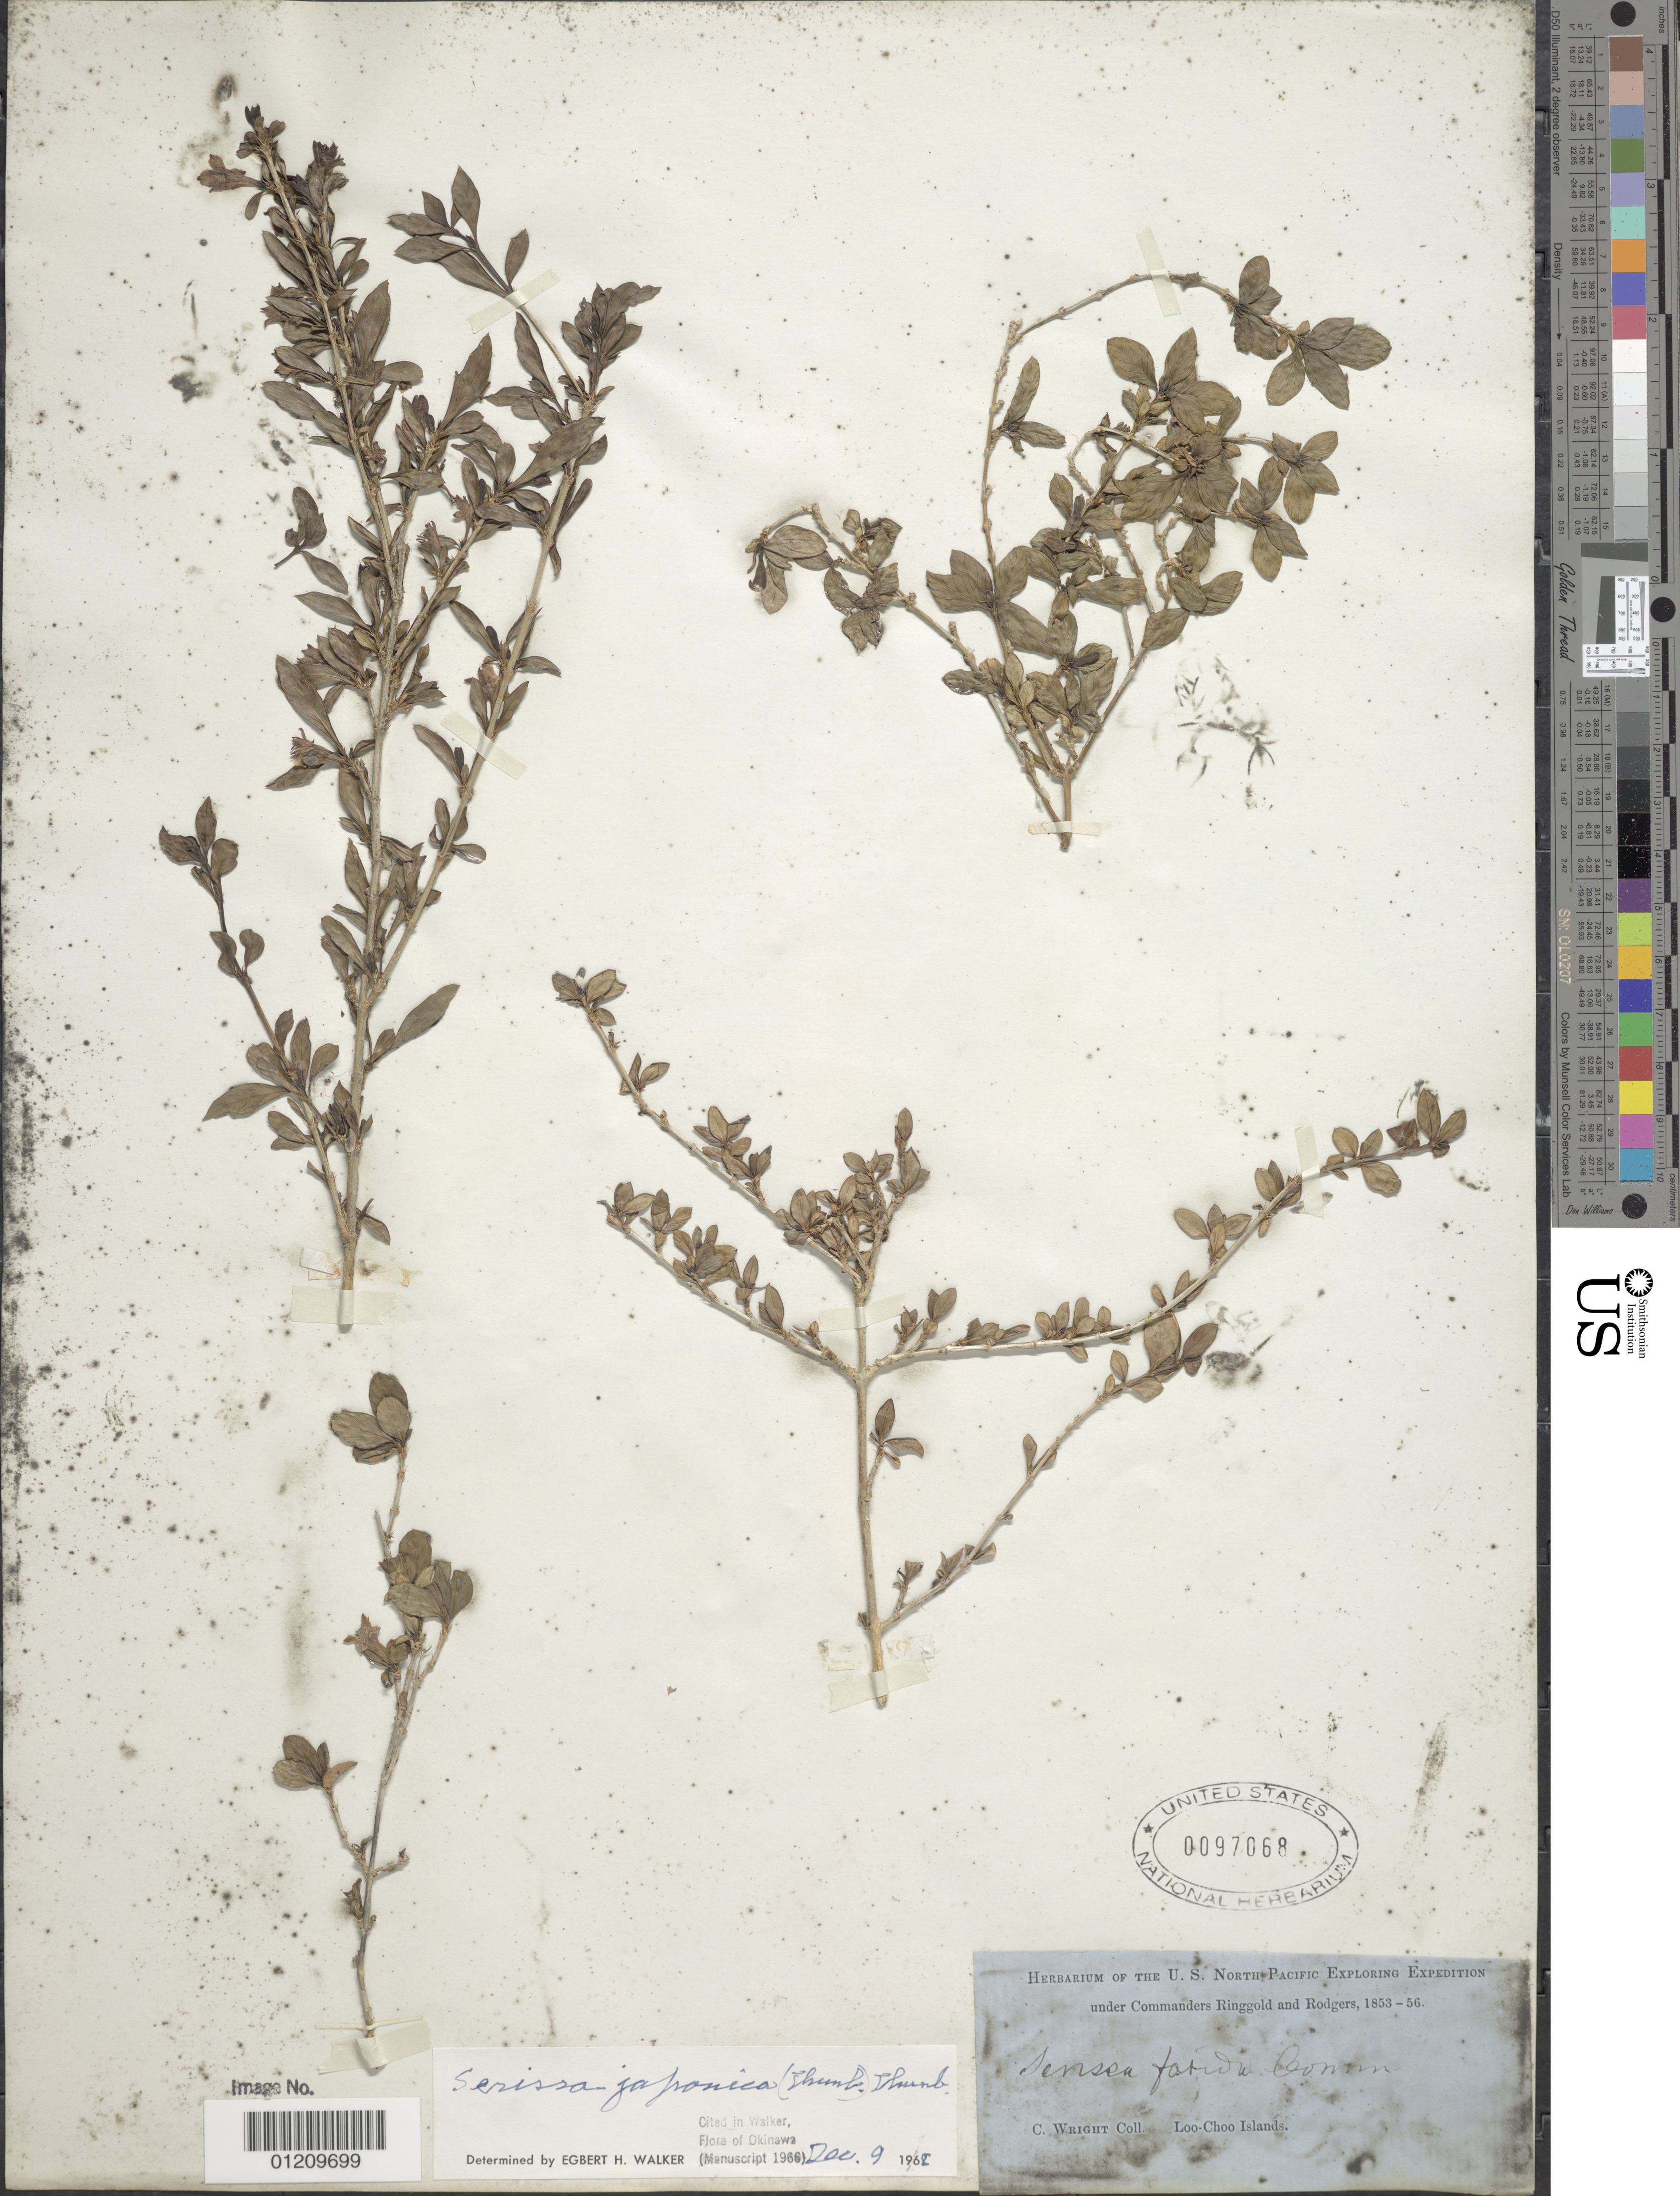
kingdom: Plantae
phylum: Tracheophyta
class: Magnoliopsida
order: Gentianales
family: Rubiaceae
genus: Serissa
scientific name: Serissa japonica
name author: (Thunb.) Thunb.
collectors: C. Wright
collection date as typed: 1853 to -- --- 1856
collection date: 1853/1856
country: Japan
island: Ryukyu Islands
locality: Loo Choo Islands.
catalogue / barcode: US 97068